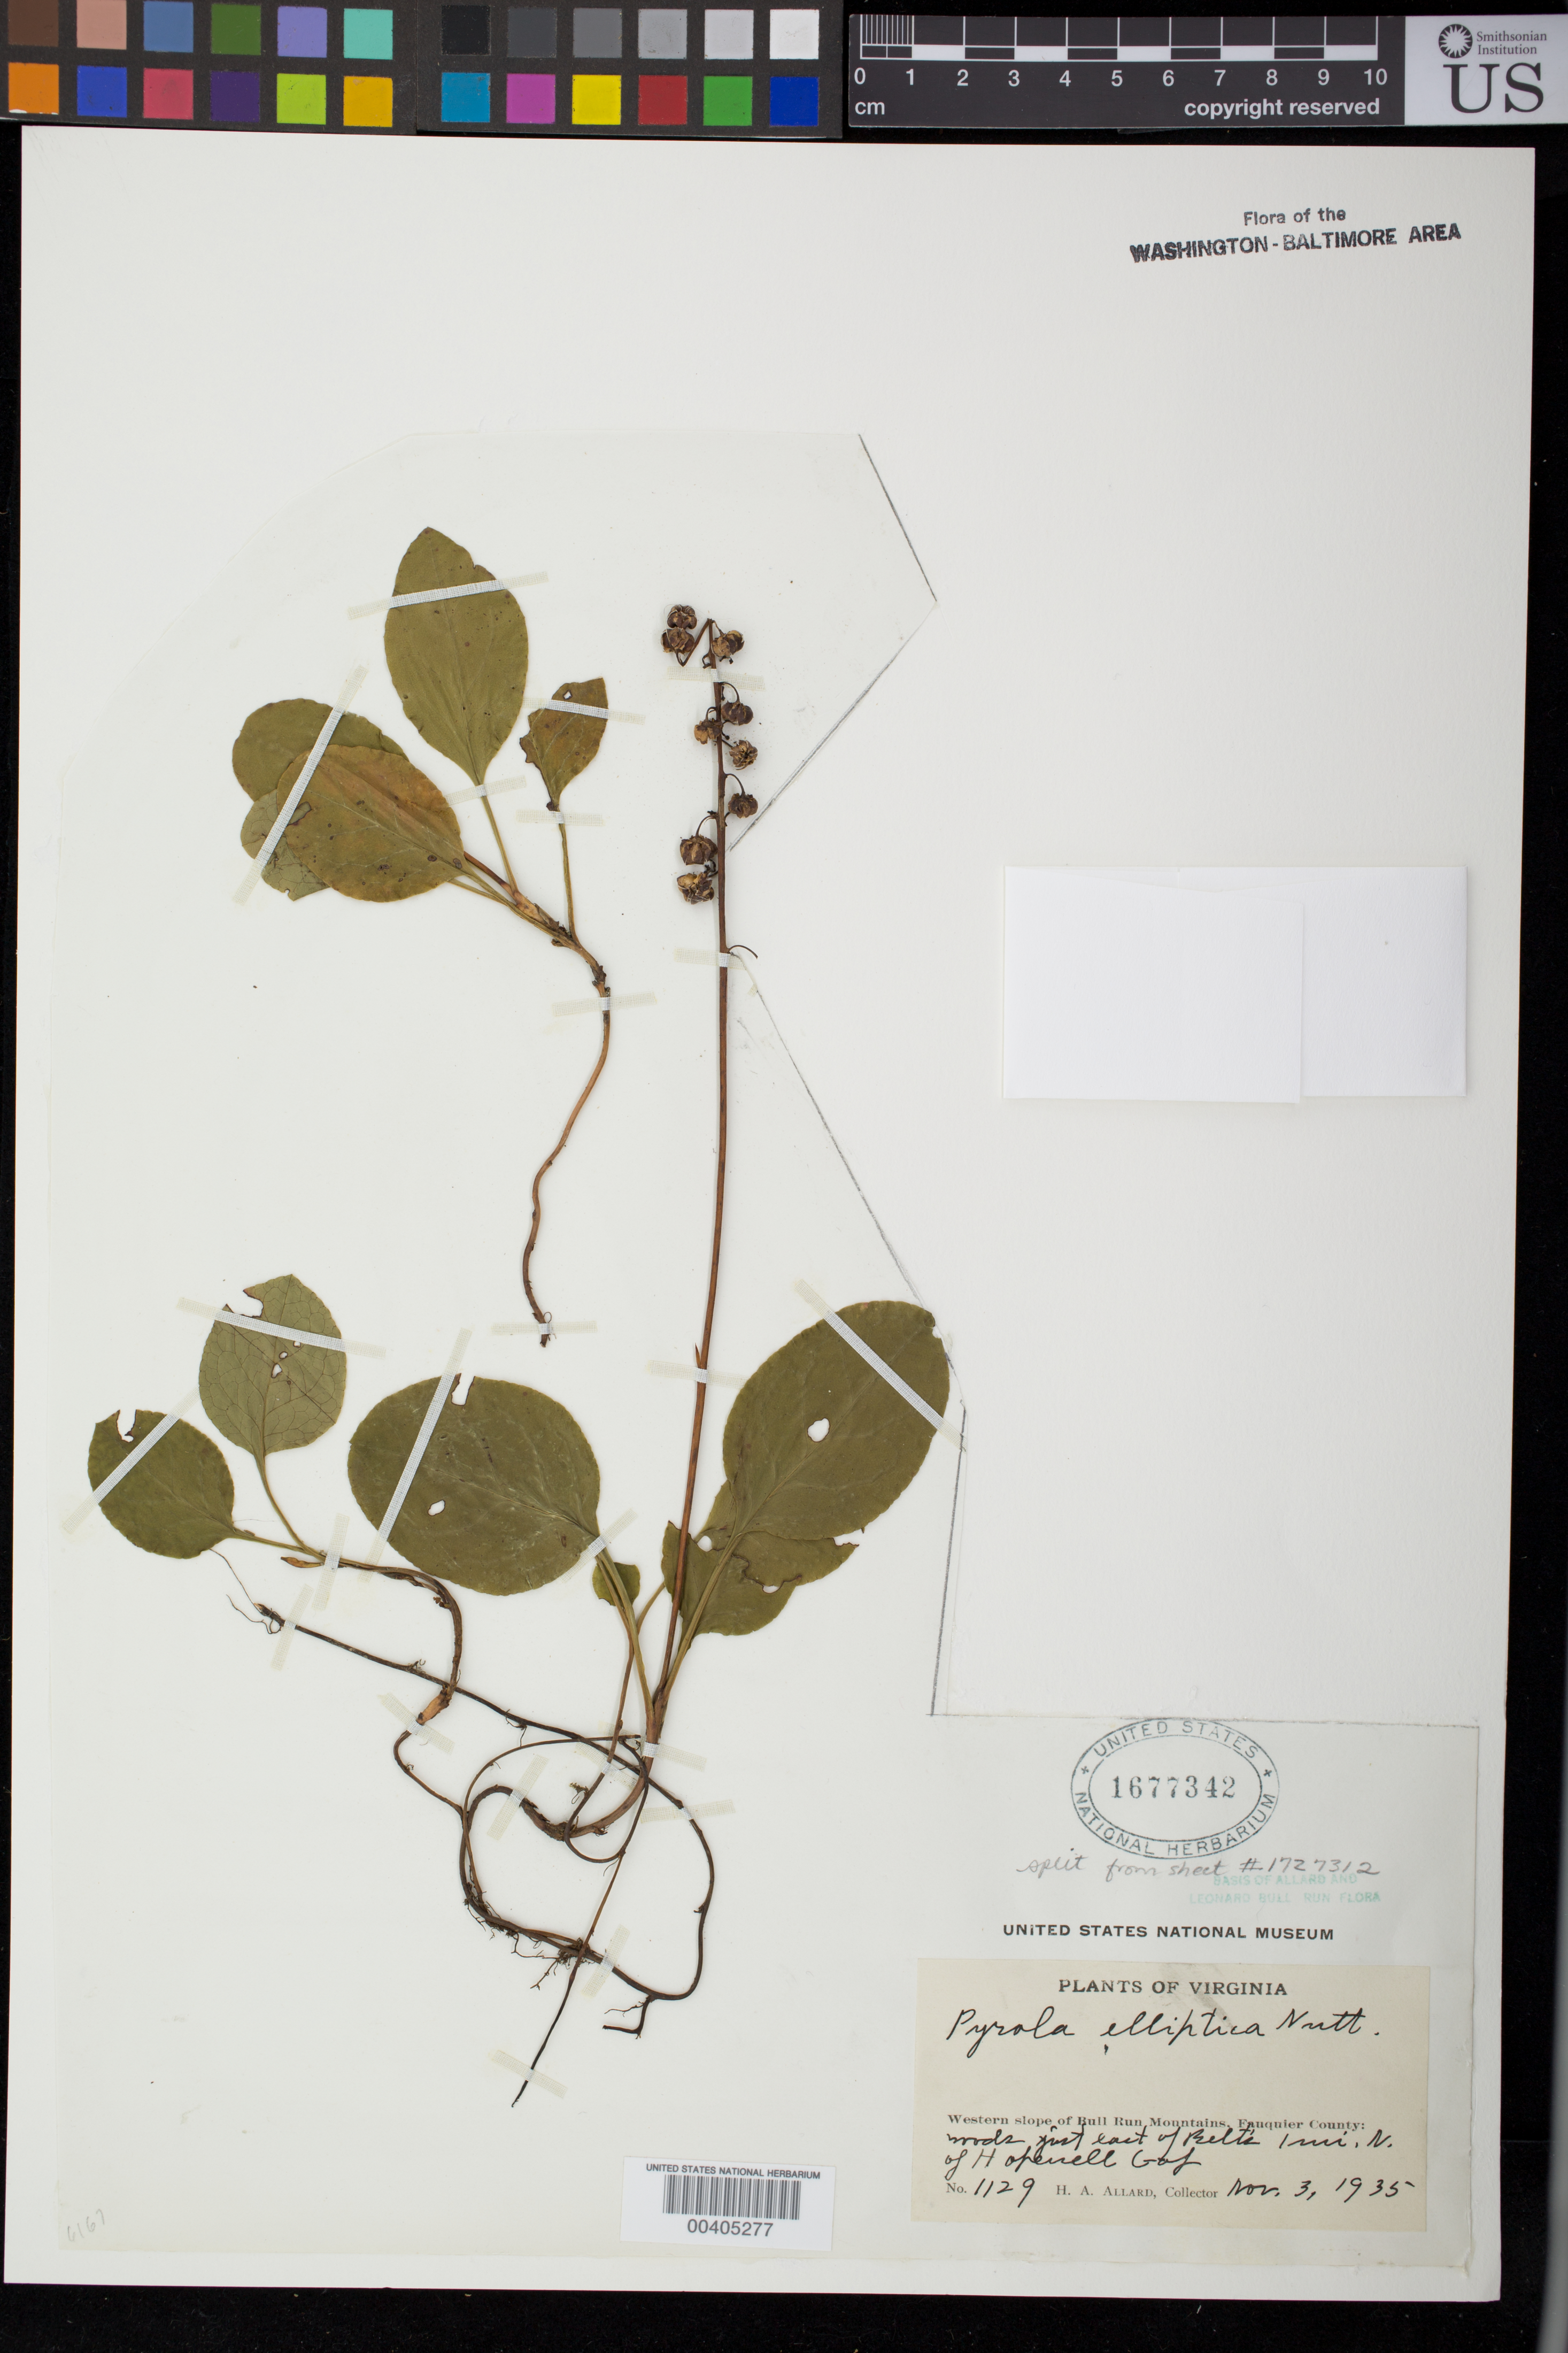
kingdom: Plantae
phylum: Tracheophyta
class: Magnoliopsida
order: Ericales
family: Ericaceae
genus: Pyrola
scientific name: Pyrola elliptica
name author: Nutt.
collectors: H. A. Allard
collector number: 1129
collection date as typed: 03 Nov 1935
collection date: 1935-11-03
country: United States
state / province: Virginia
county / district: Fauquier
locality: East of Belts north of Hopewell Gap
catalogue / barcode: US 1677342